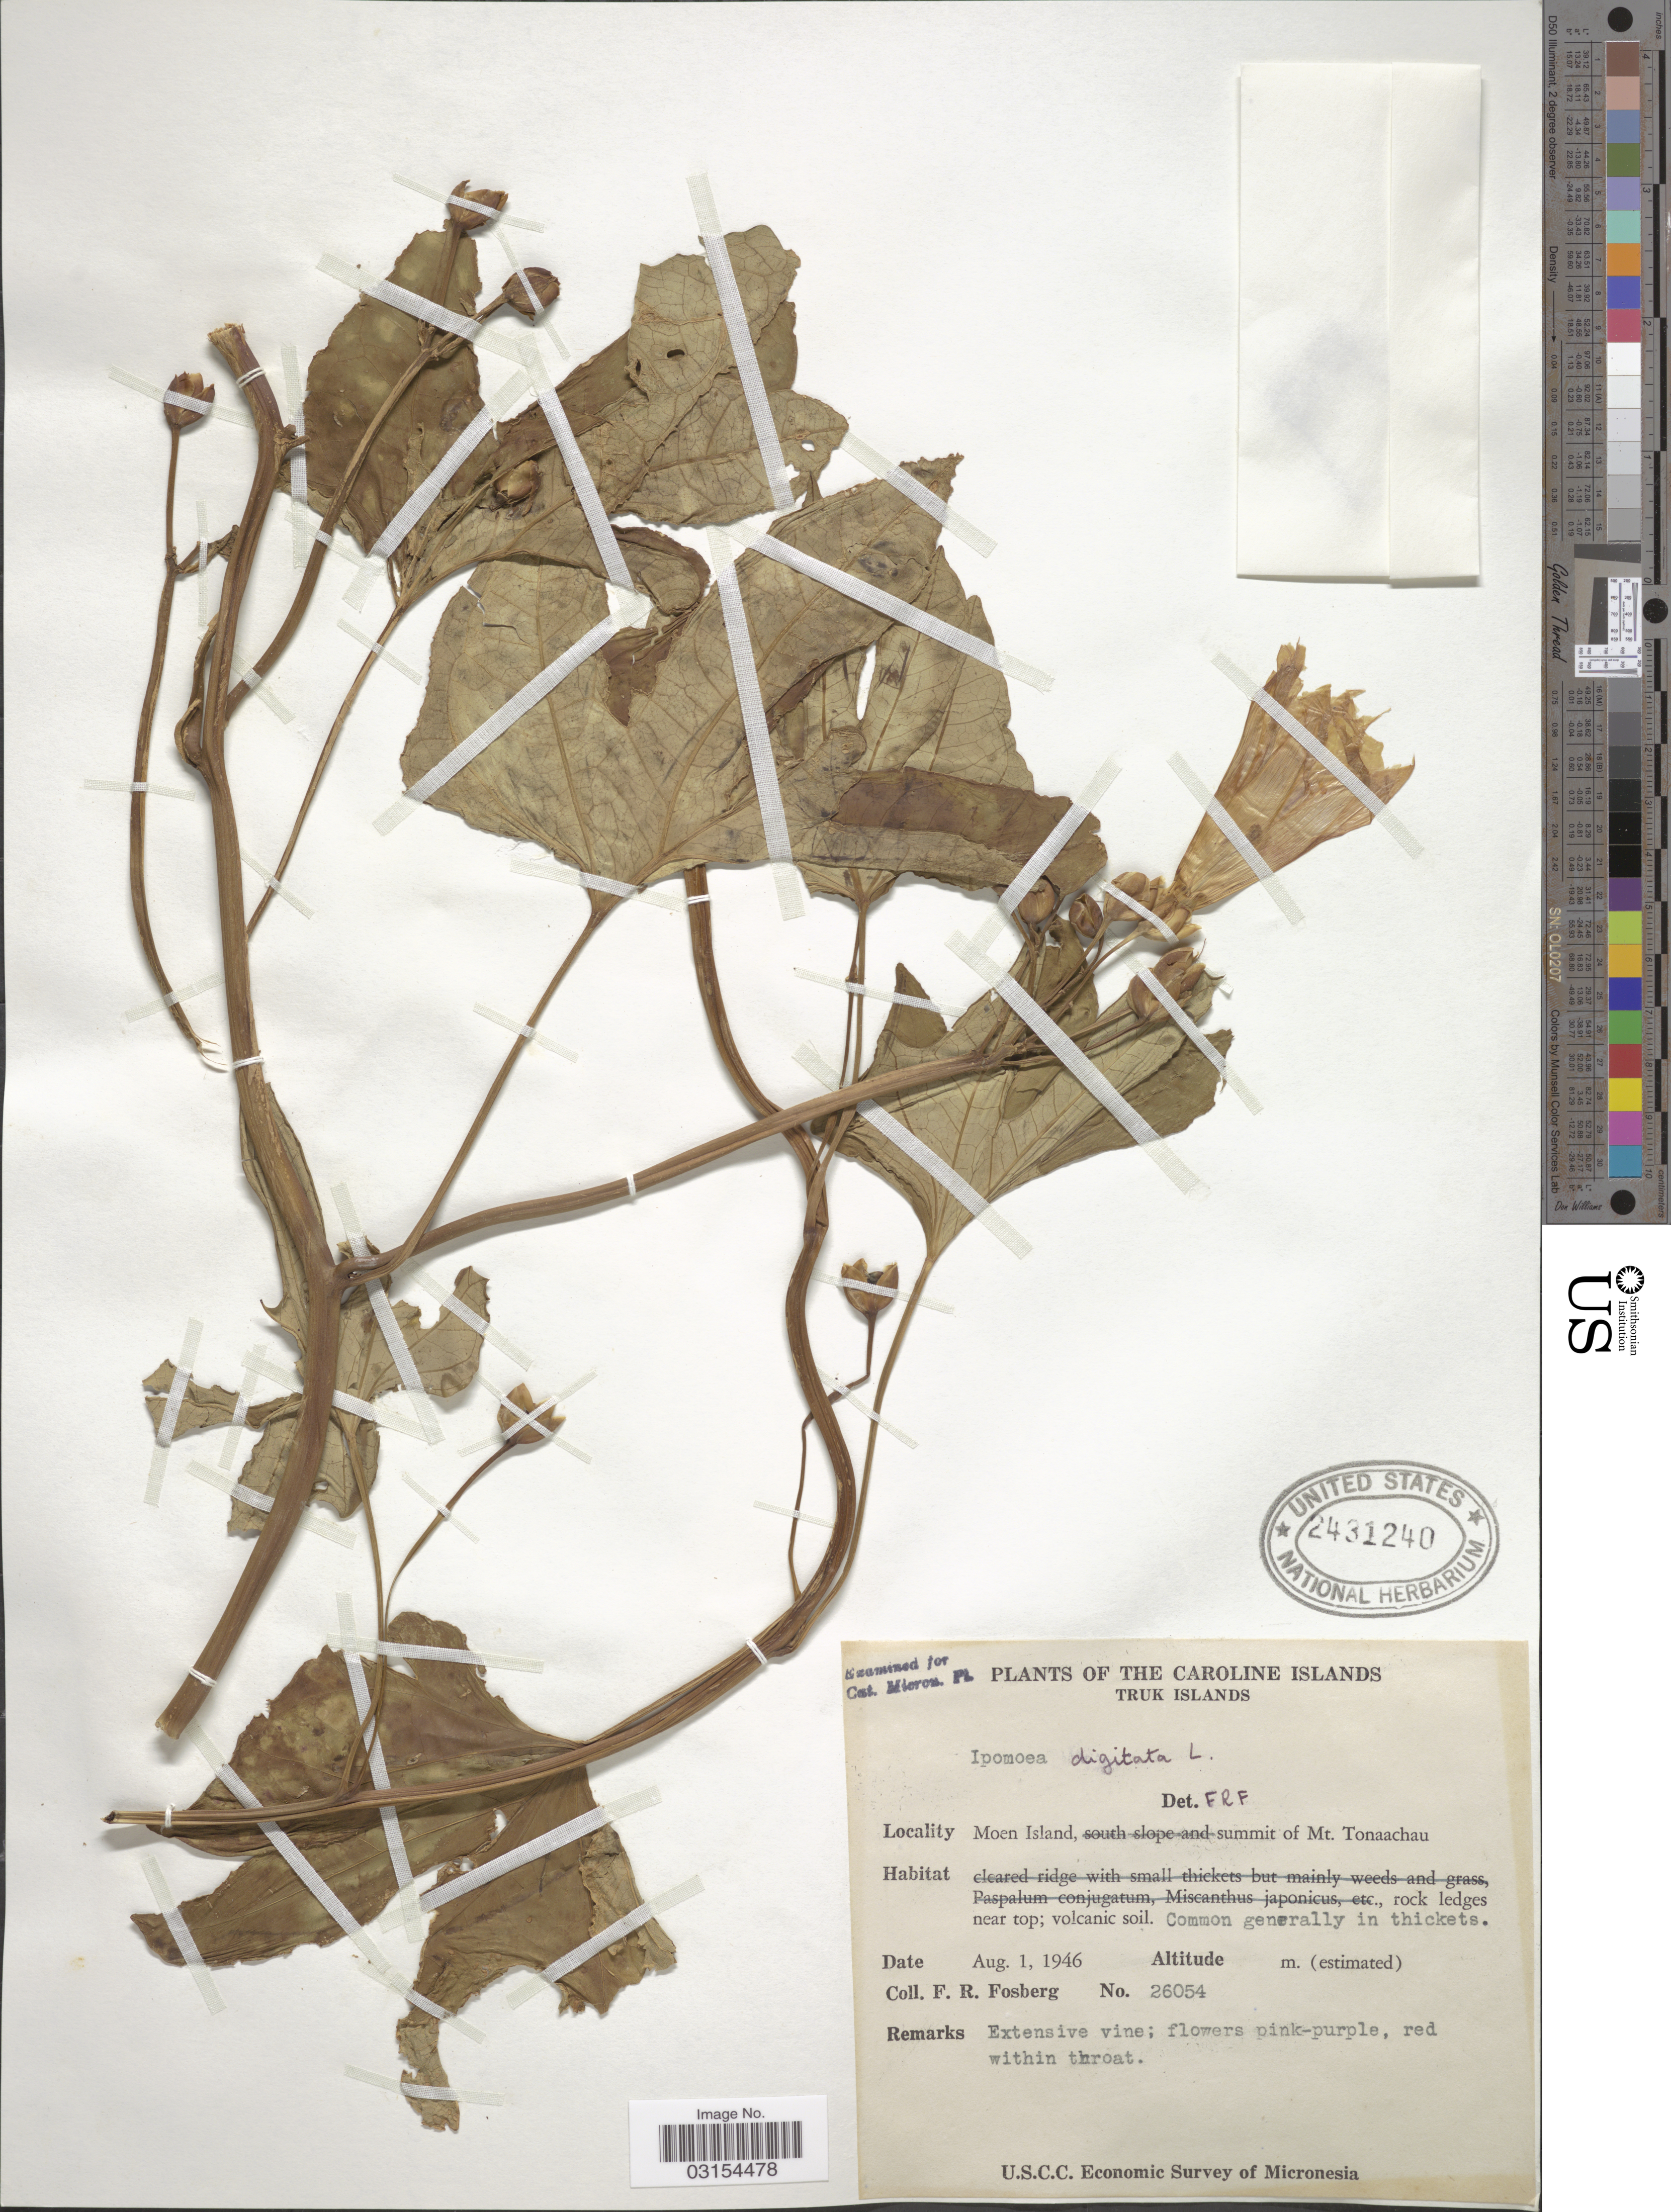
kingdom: Plantae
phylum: Tracheophyta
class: Magnoliopsida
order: Solanales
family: Convolvulaceae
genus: Ipomoea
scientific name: Ipomoea mauritiana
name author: Jacq.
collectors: F. R. Fosberg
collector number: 26054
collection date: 1946-08-01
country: Micronesia, Federated States of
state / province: Truk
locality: Caroline Islands. Truk Islands. Moen Island, summit of Mt. Tonaachau.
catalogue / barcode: US 2431240